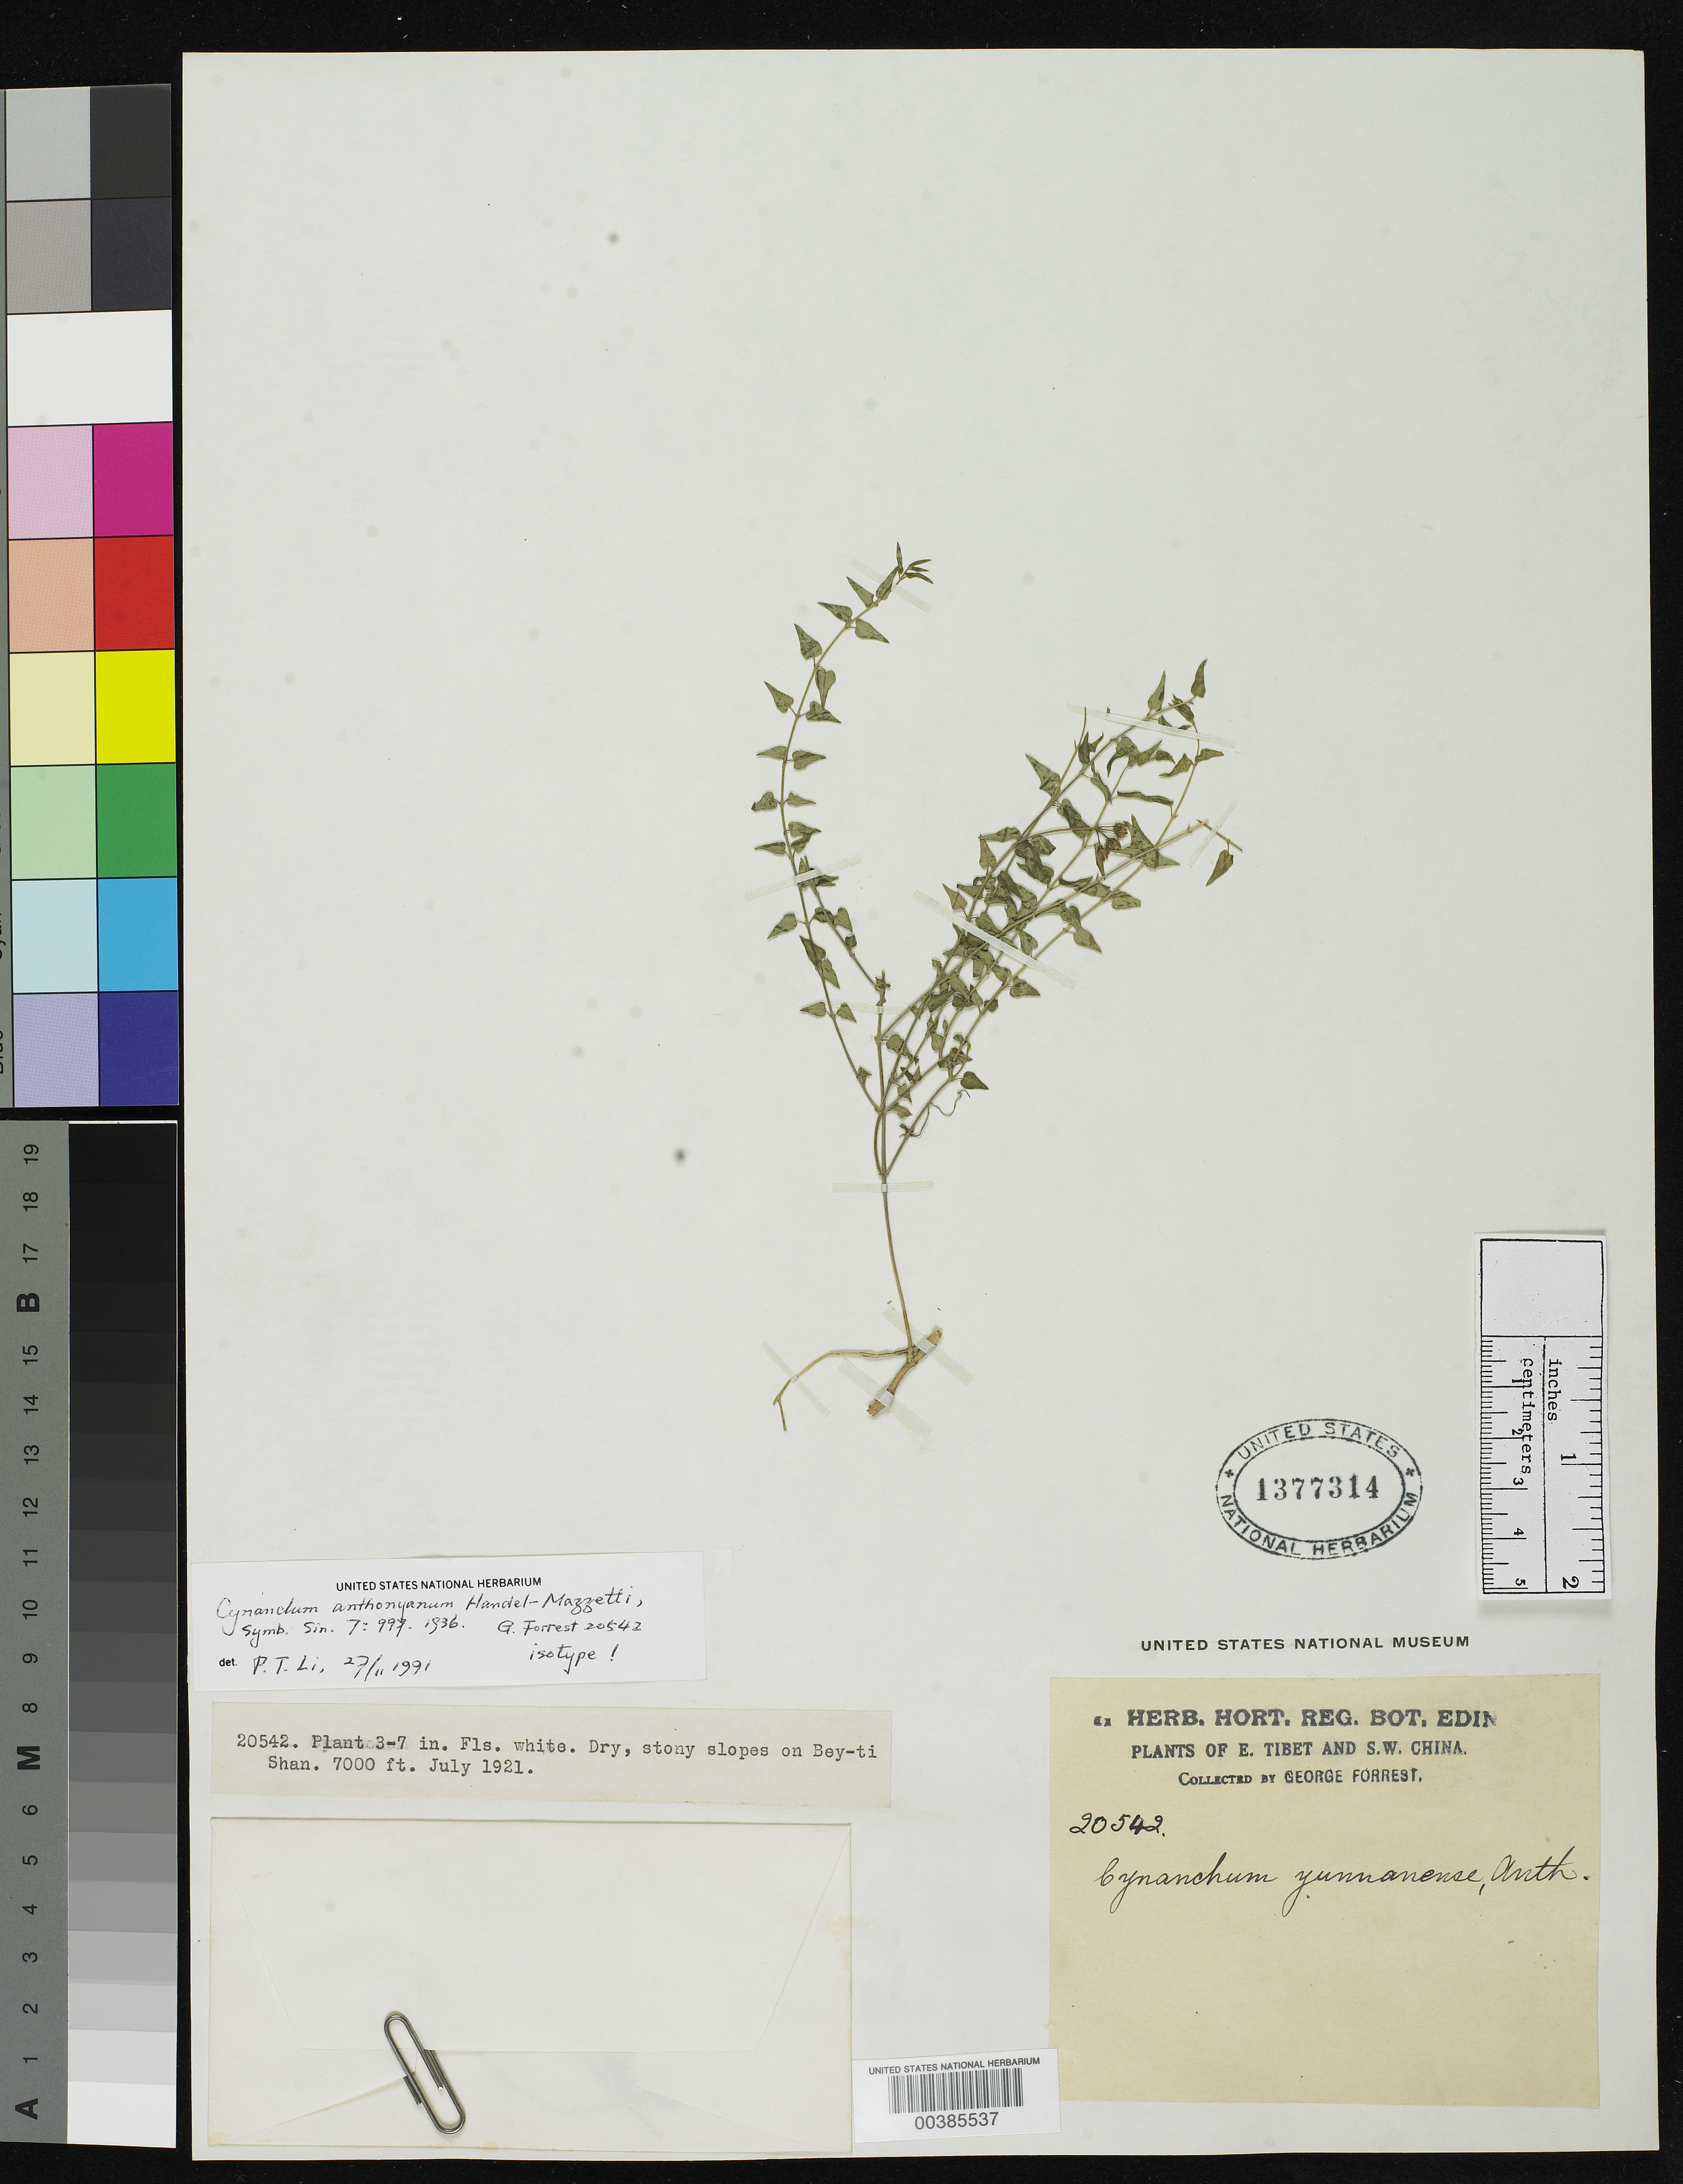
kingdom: Plantae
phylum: Tracheophyta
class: Magnoliopsida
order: Gentianales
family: Apocynaceae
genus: Cynanchum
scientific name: Cynanchum anthonyanum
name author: Hand.-Mazz.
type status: Isotype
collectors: G. Forrest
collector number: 20542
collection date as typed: Jul 1921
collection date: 1921-07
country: China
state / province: Xizang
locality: Stony slopes on Bey-ti Shan, E Tibet & SW China.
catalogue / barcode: US 1377314